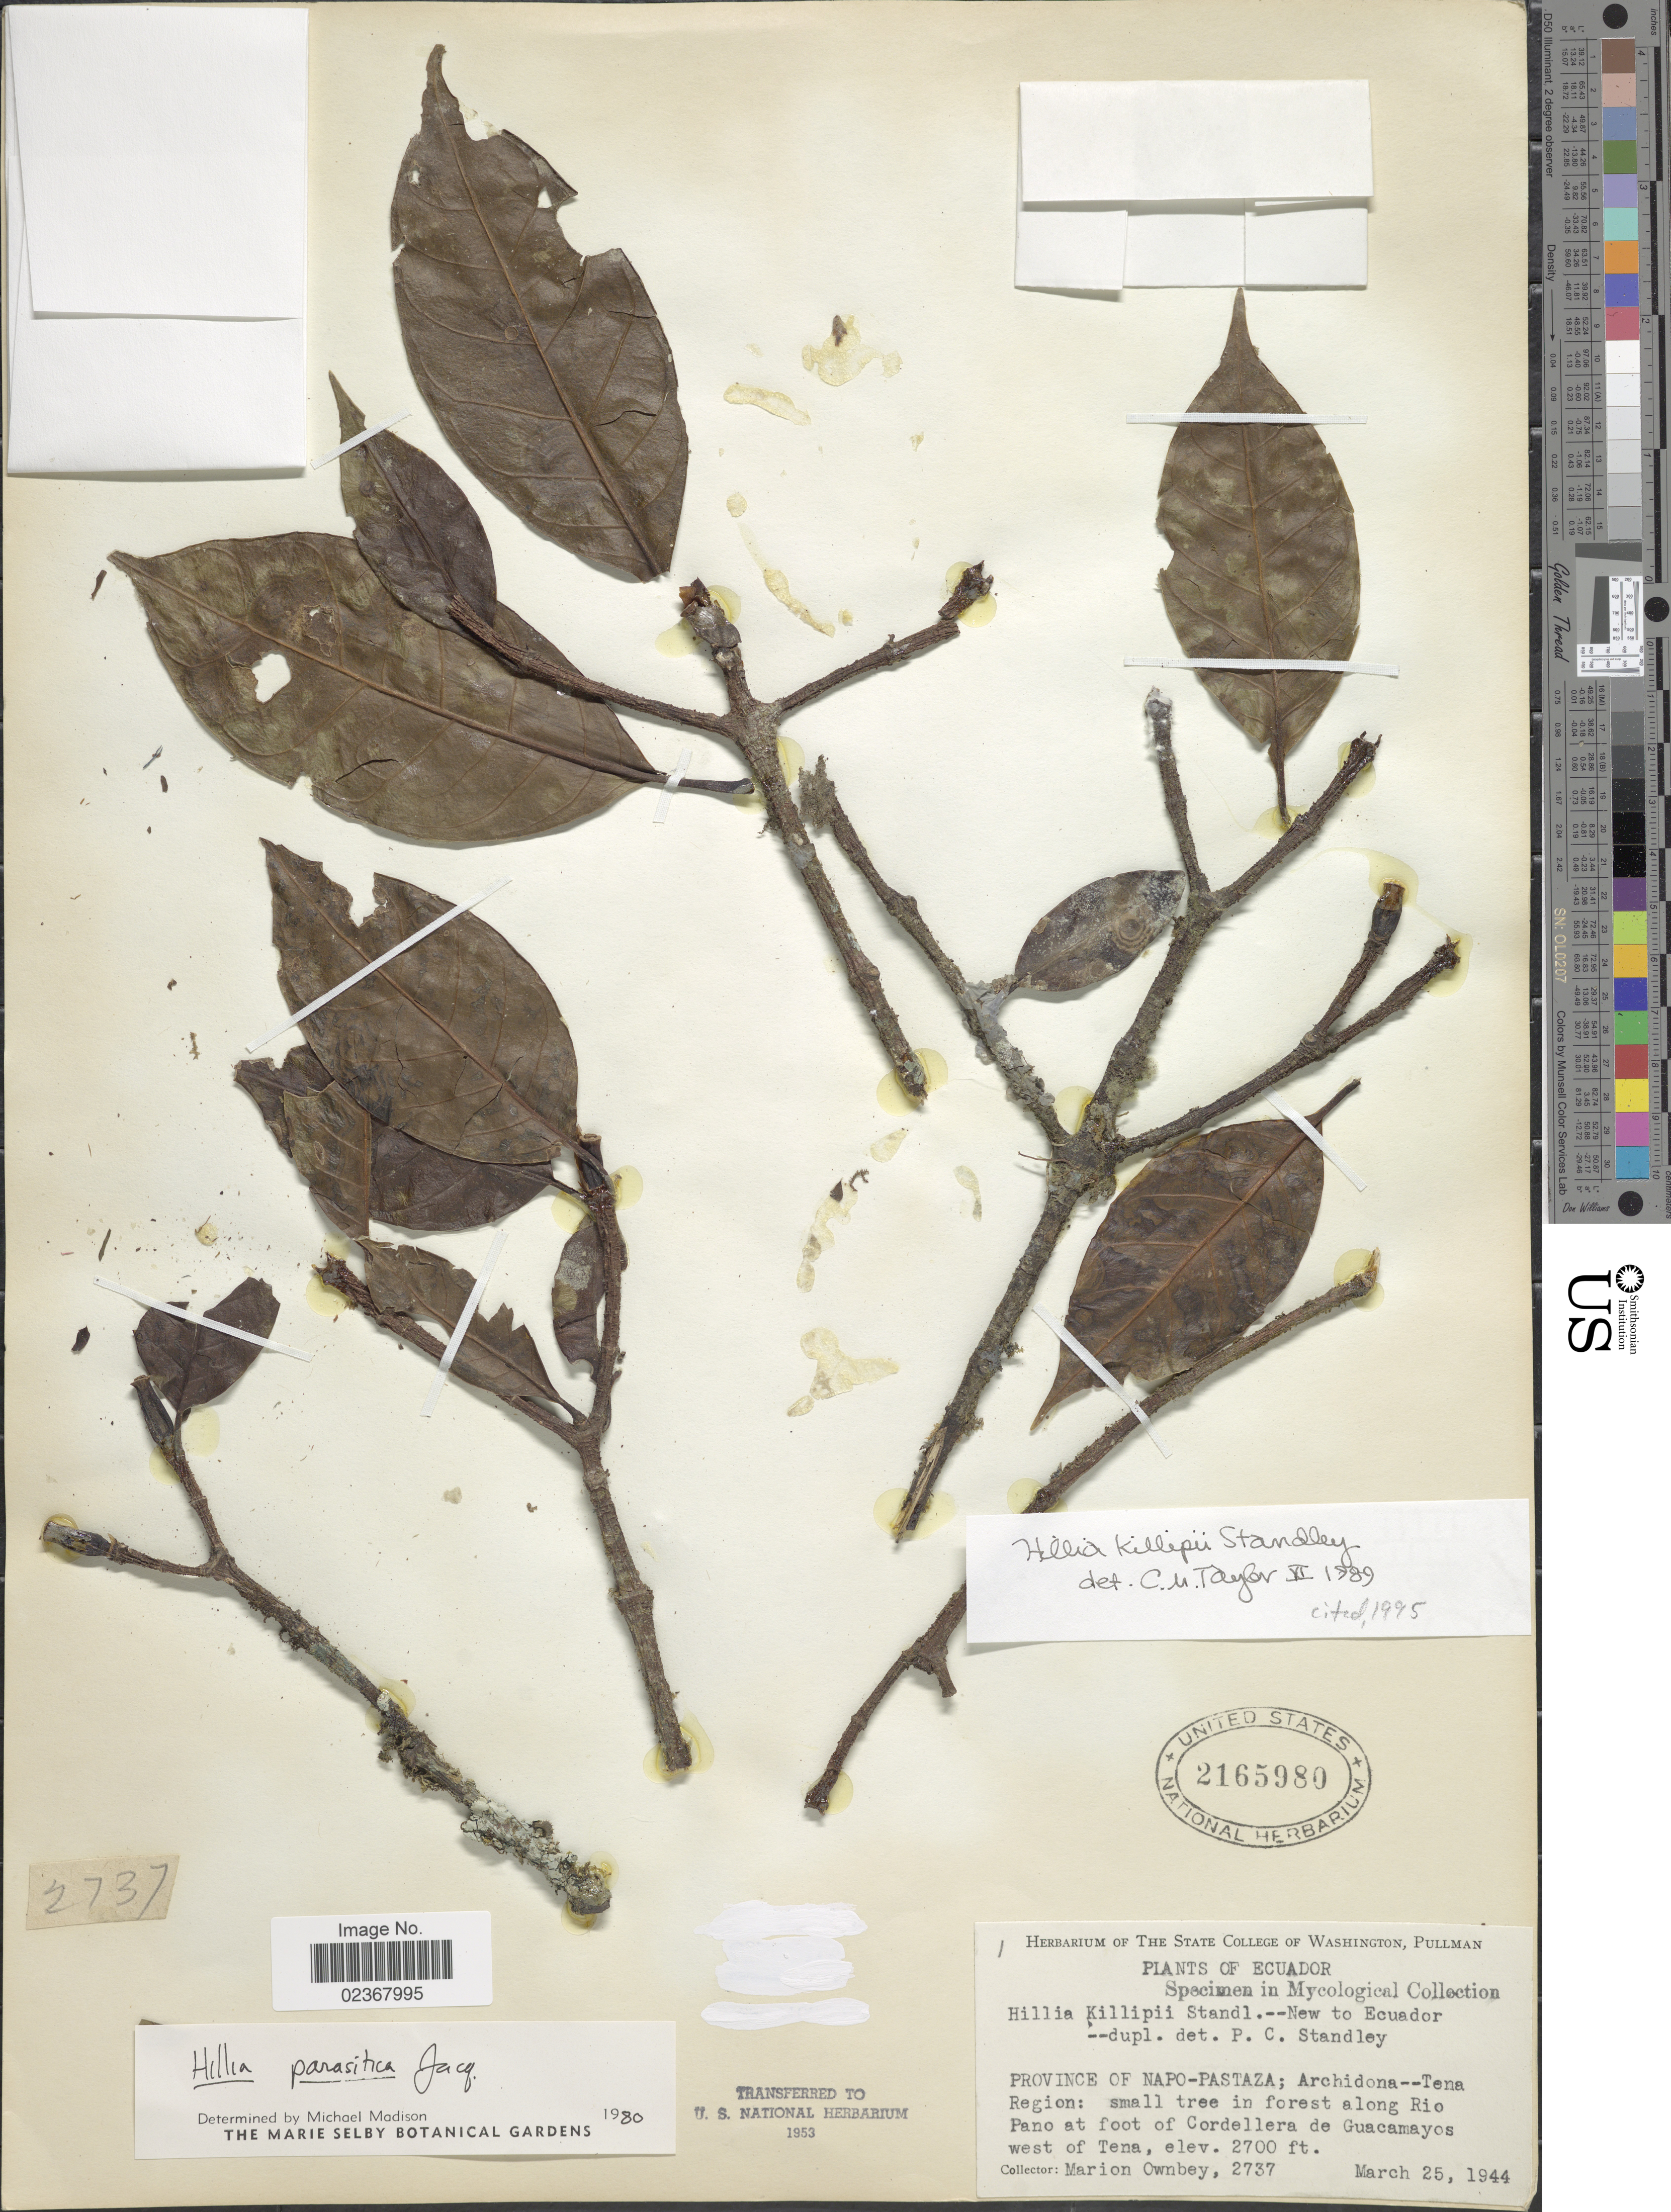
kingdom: Plantae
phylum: Tracheophyta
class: Magnoliopsida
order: Gentianales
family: Rubiaceae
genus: Hillia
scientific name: Hillia killipii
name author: Standl.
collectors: F. M. Ownbey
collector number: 2737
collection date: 1944-03-25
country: Ecuador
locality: Province Napo-Pastaza: Archidona Tena Region, along Rio Pano at foot of Cordellera de Guacamayos west of Tena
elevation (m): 823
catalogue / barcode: US 2165980